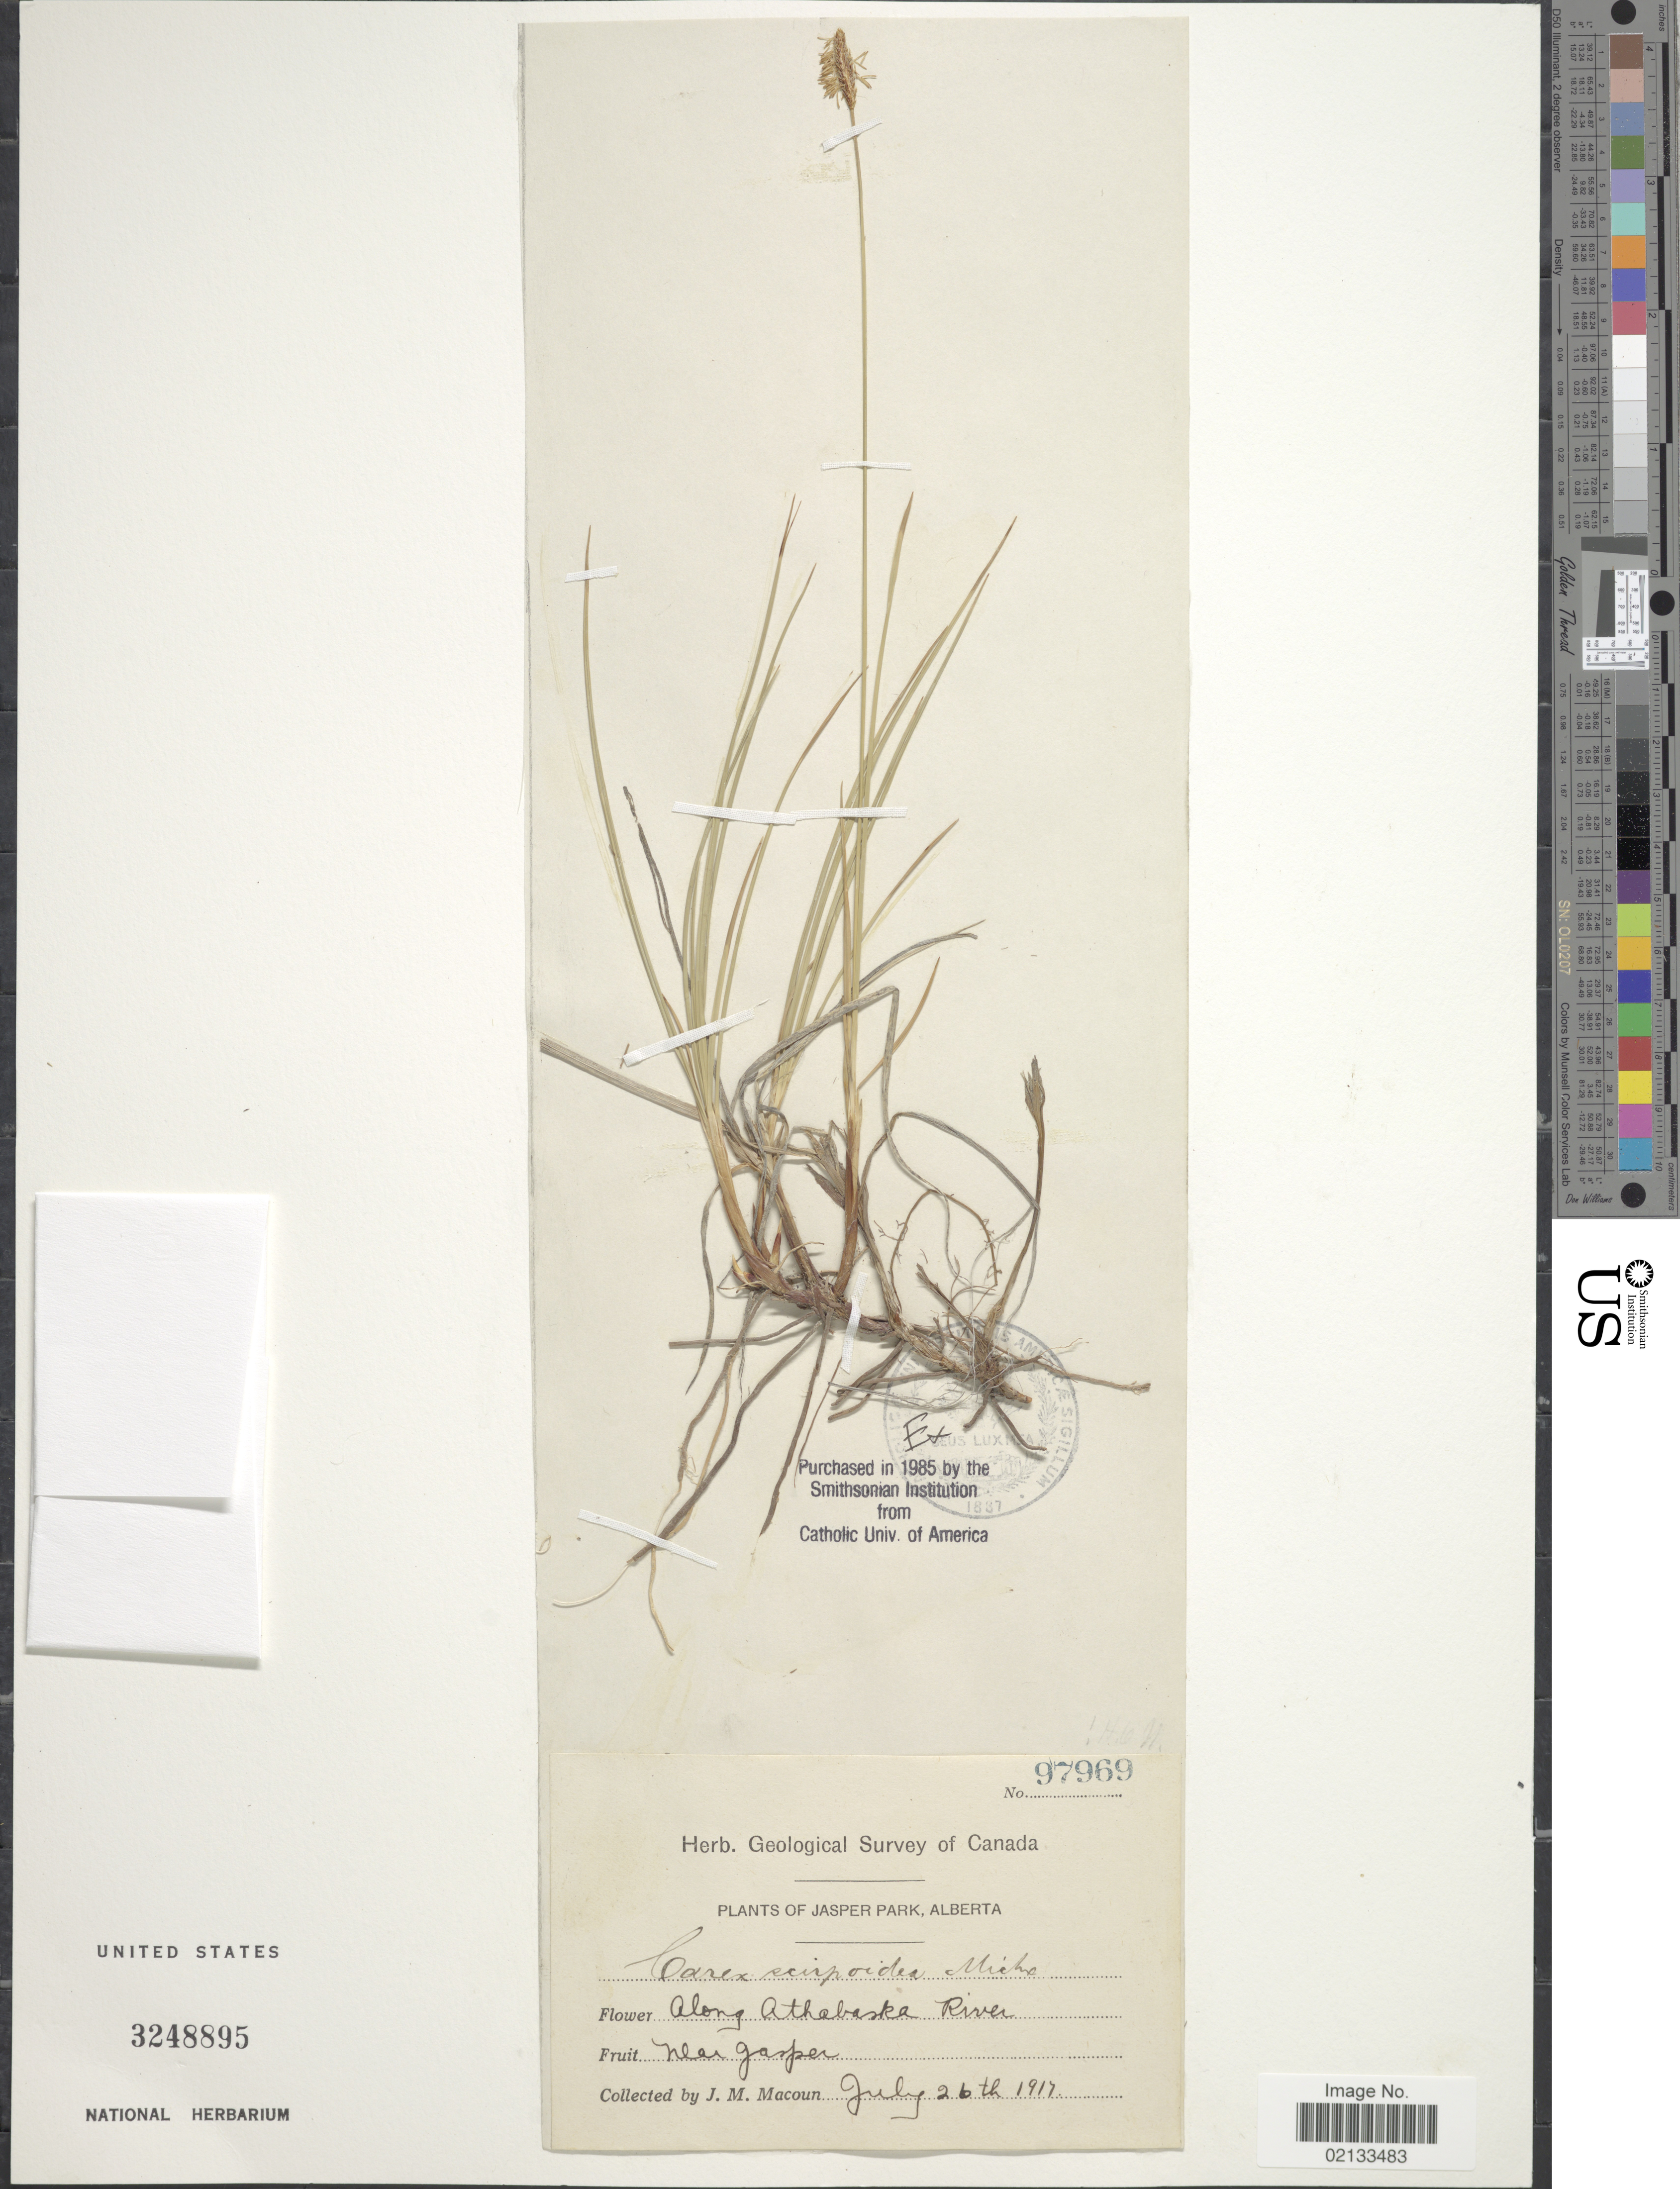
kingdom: Plantae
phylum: Tracheophyta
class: Liliopsida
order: Poales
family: Cyperaceae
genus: Carex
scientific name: Carex scirpoidea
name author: Michx.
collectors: J. M. Macoun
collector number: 97969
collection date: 1917-07-26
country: Canada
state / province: Alberta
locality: Jasper Park, Along Athabaska River, near Jasper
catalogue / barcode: US 3248895